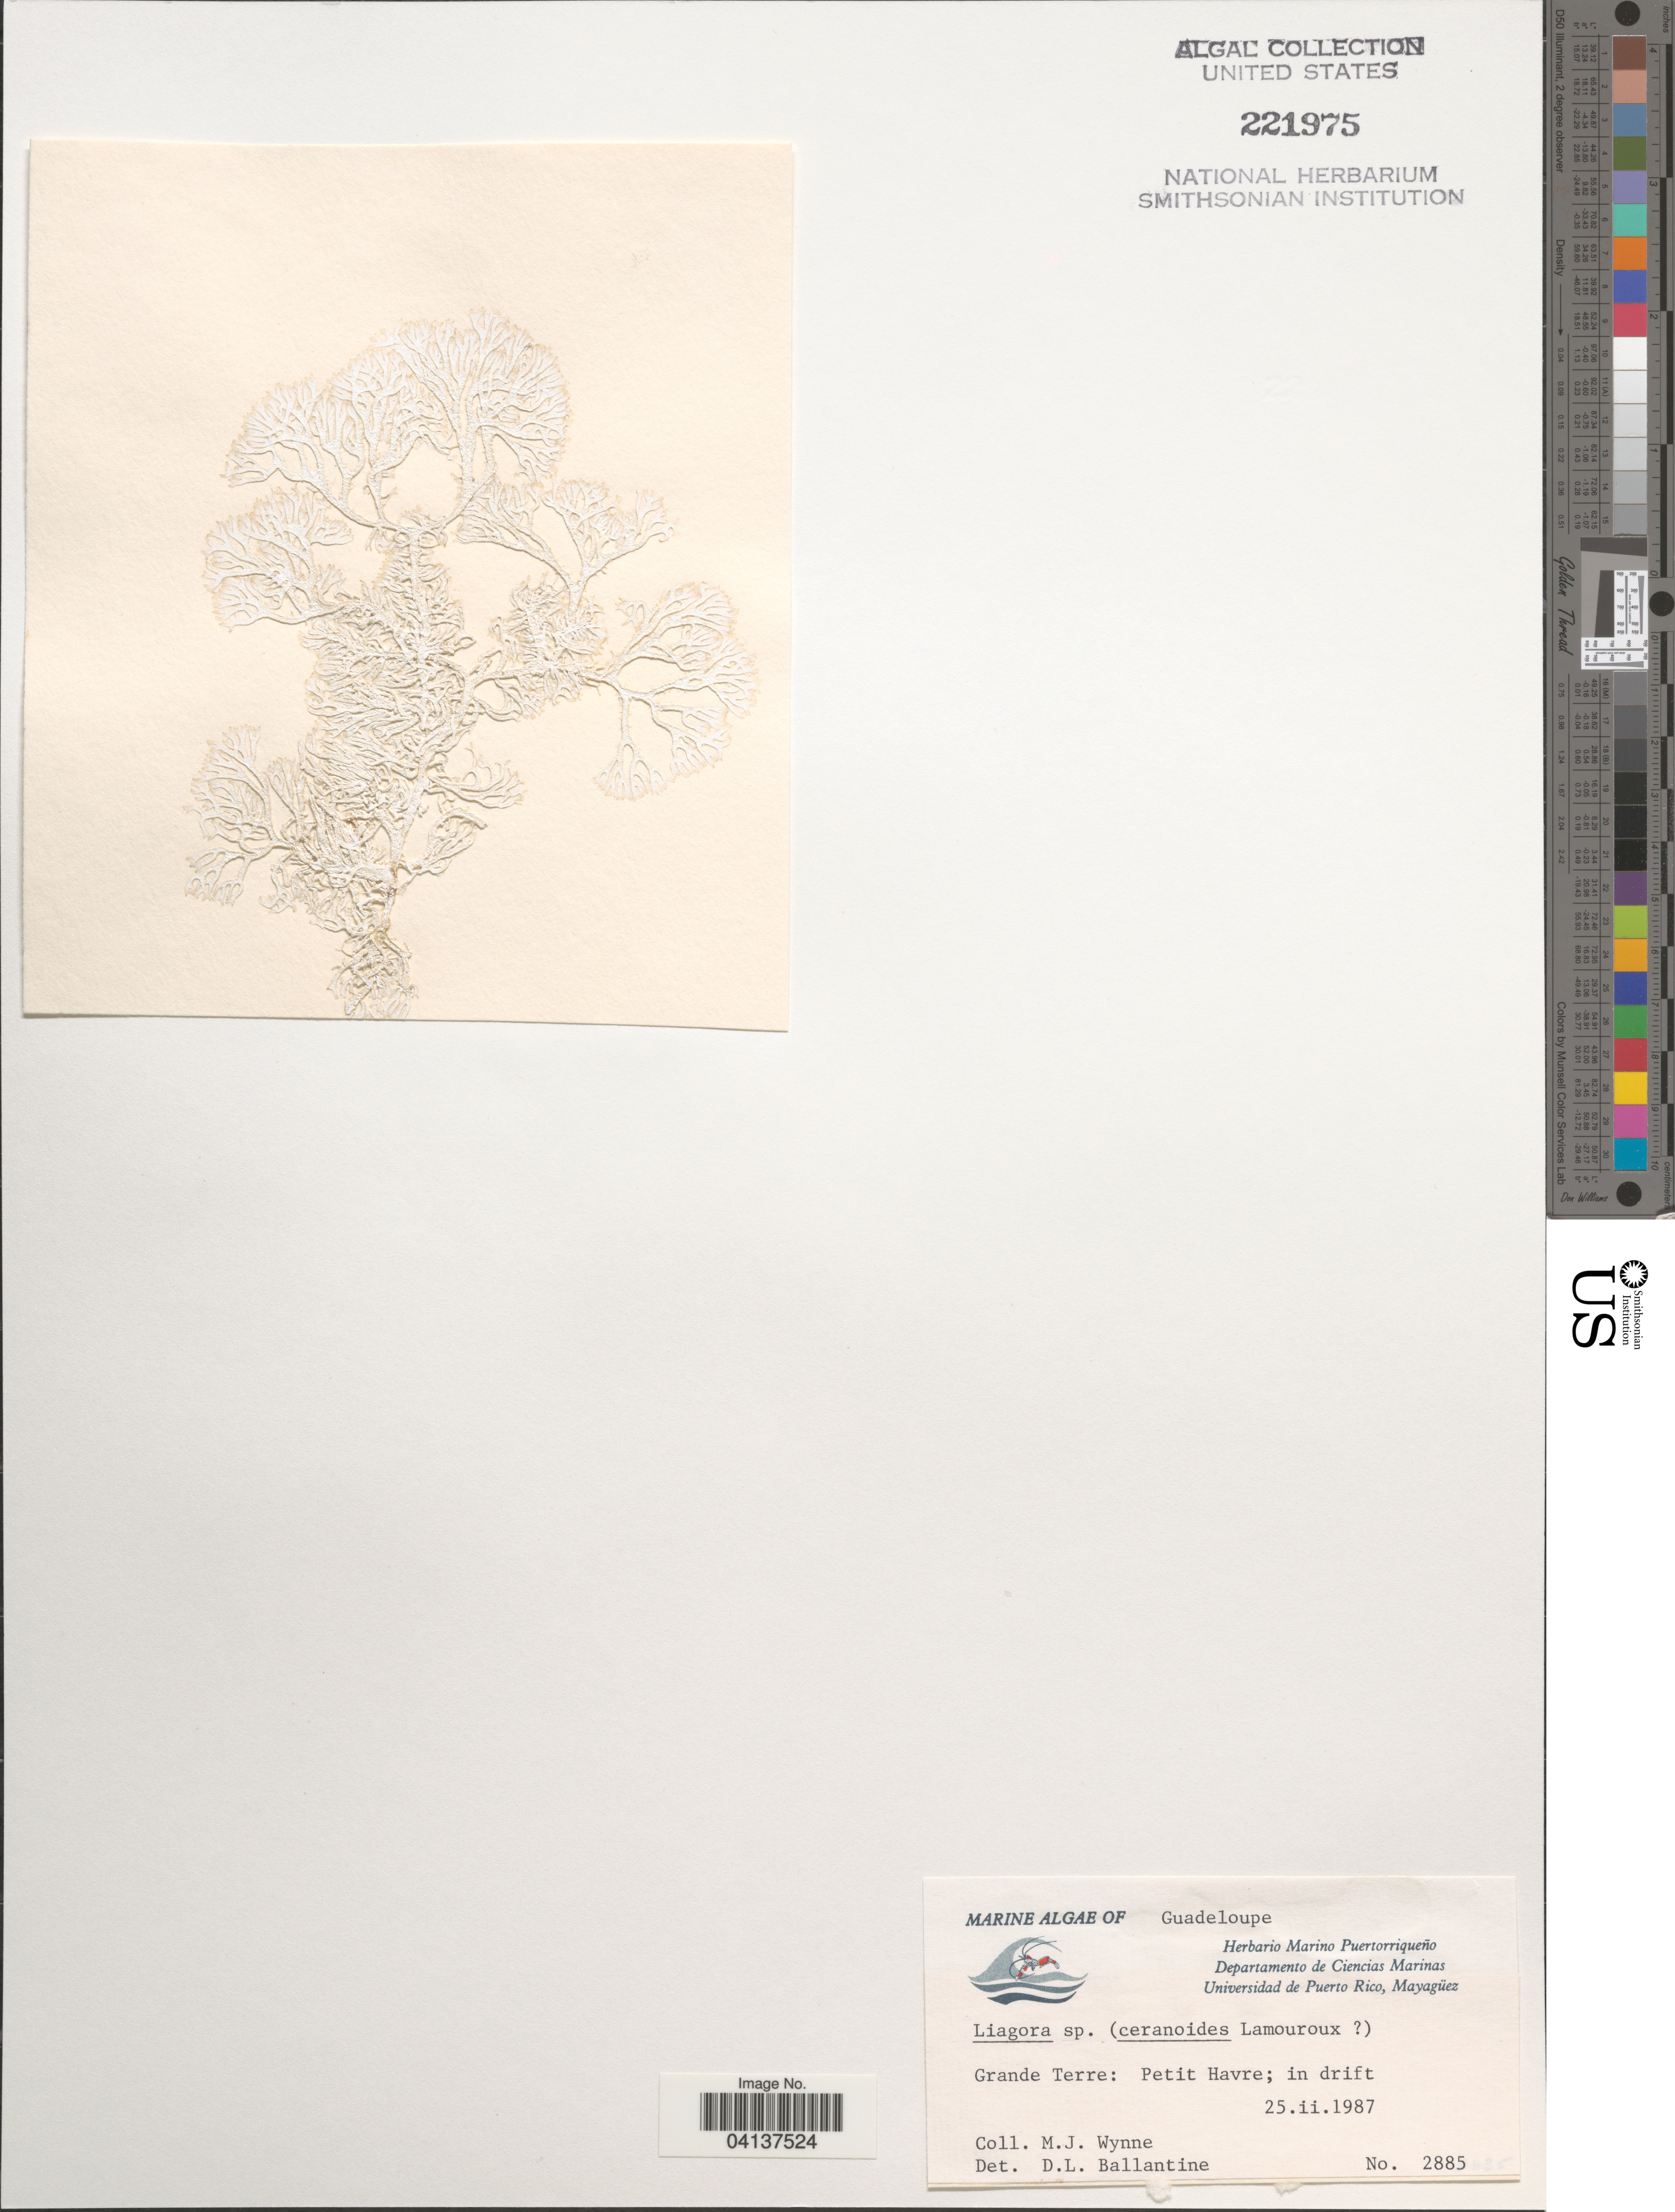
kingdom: Plantae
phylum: Rhodophyta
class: Florideophyceae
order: Nemaliales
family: Liagoraceae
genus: Liagora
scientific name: Liagora sp.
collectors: M.J. Wynne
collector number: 2885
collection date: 1987-02-25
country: Guadeloupe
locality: Grande Terre: Petit Havre; in drift.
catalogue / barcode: US 221975